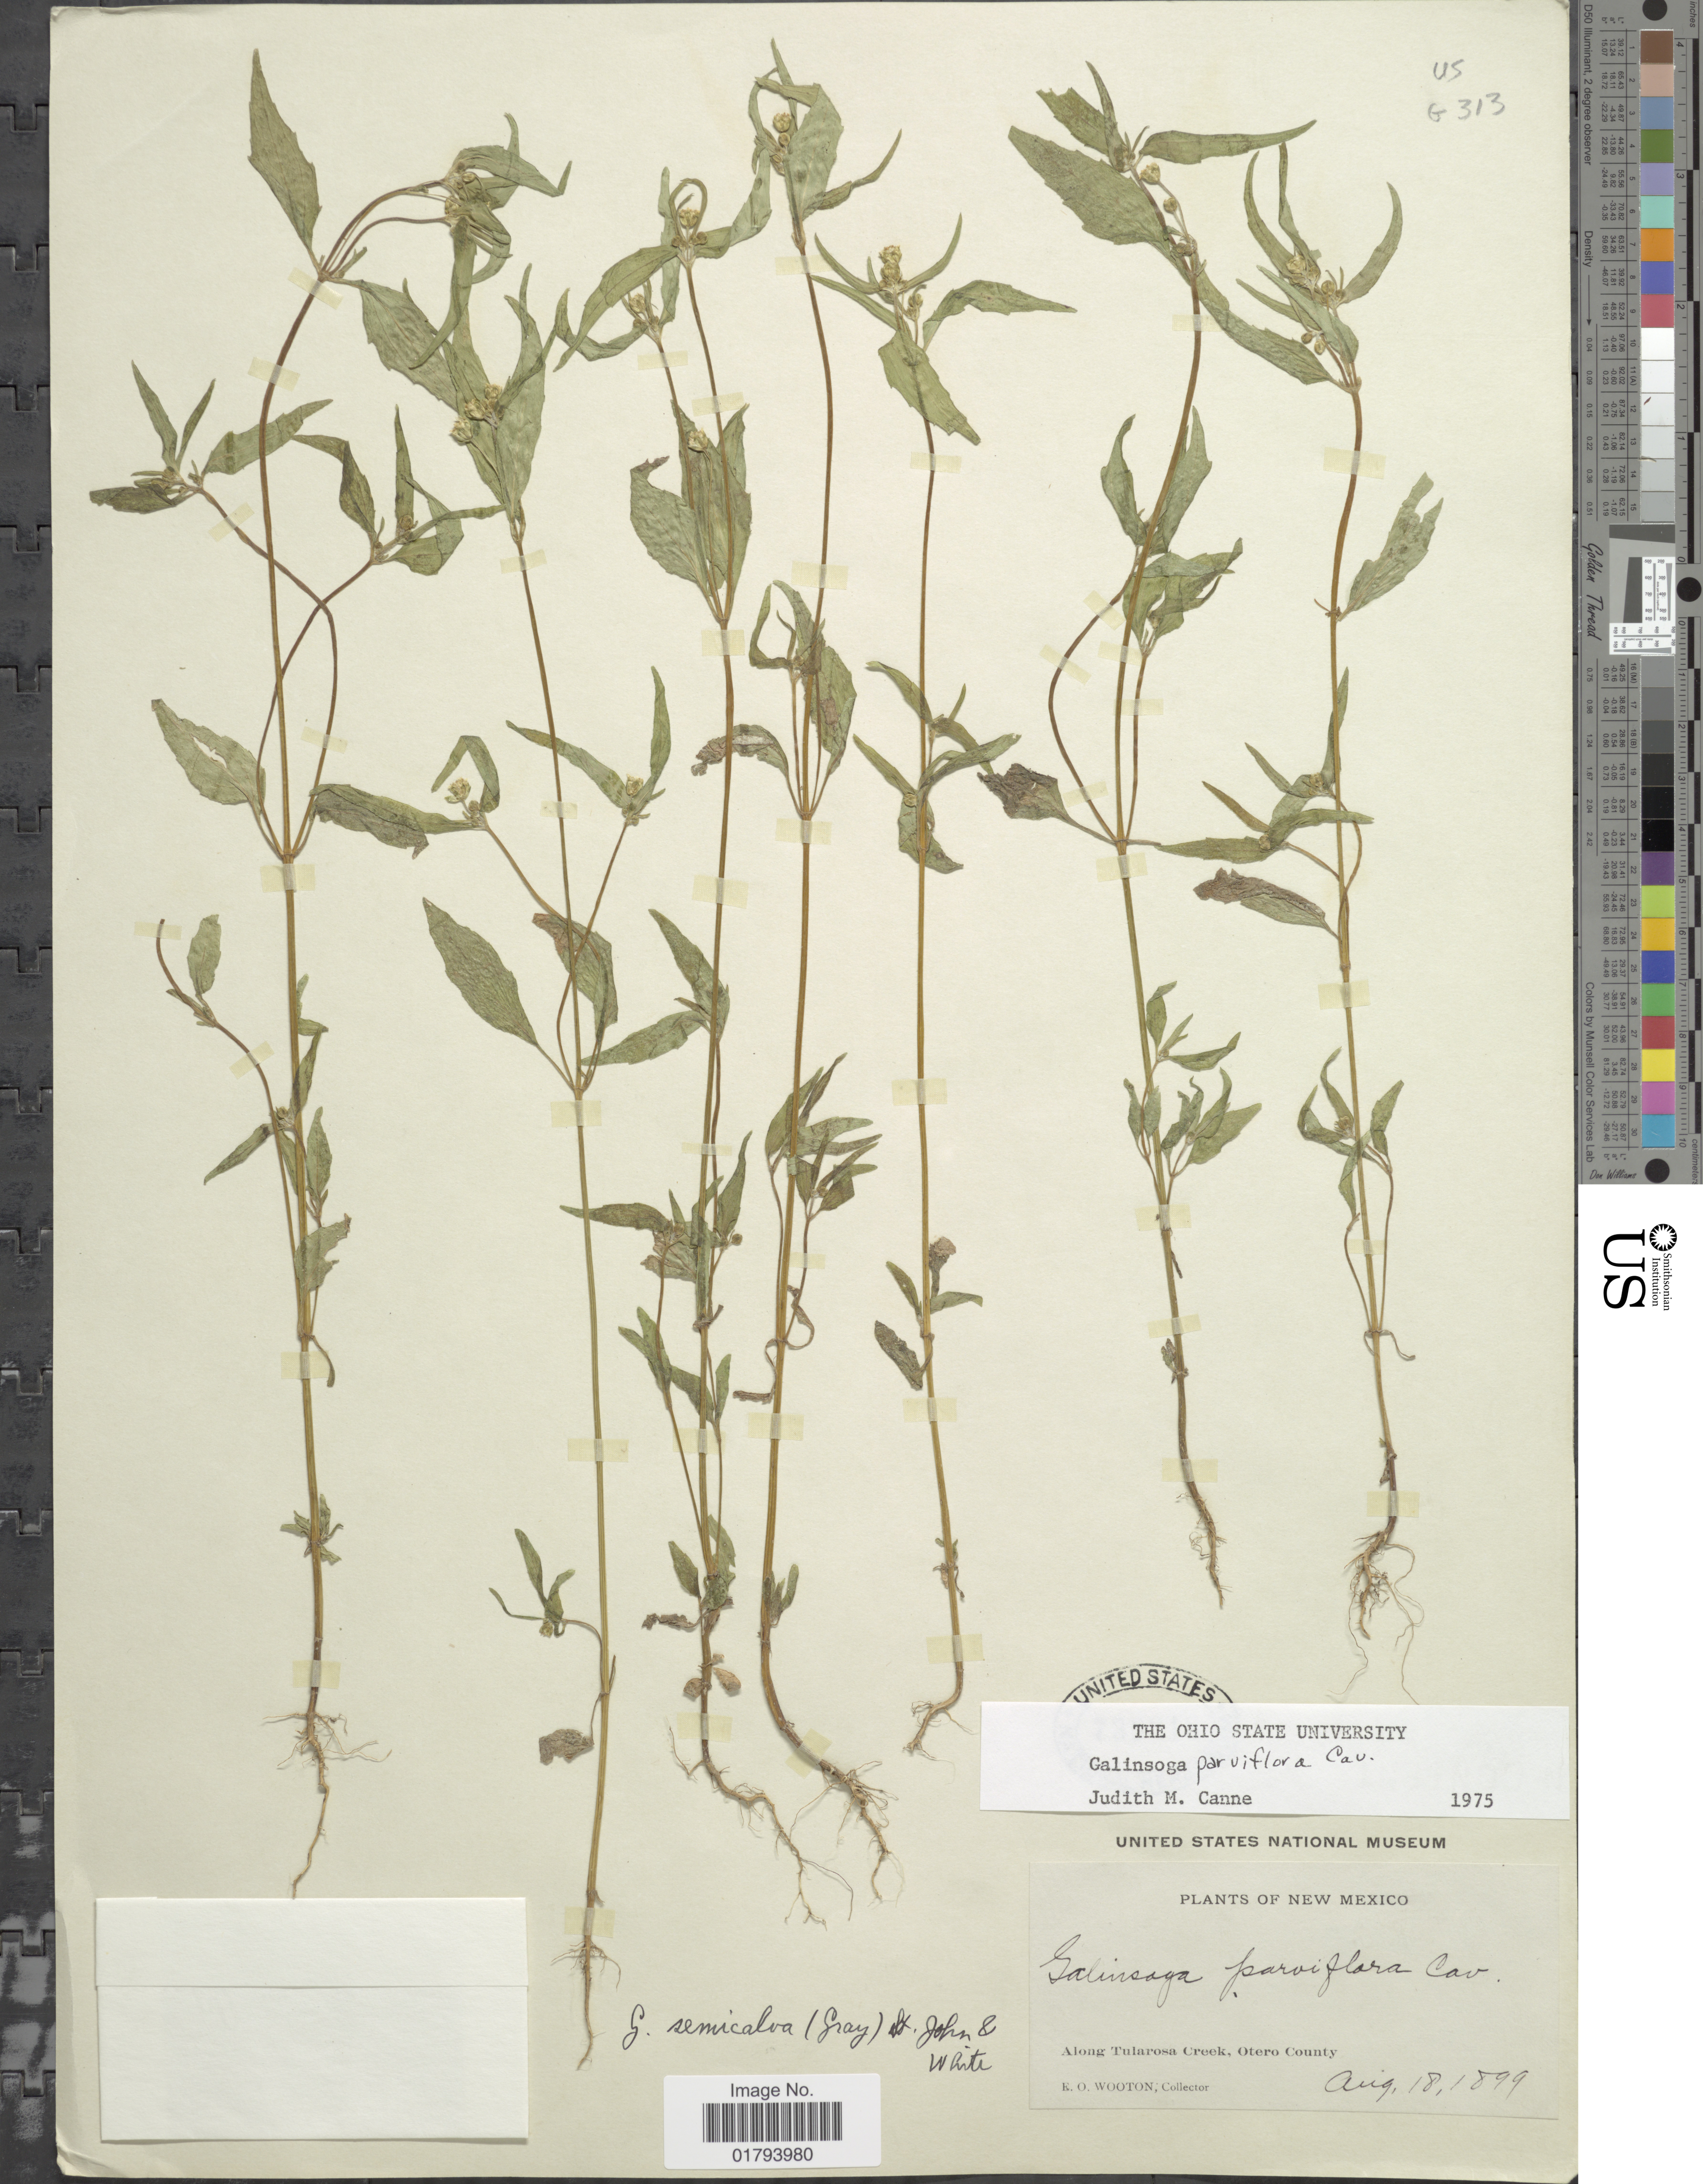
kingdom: Plantae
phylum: Tracheophyta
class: Magnoliopsida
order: Asterales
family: Asteraceae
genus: Galinsoga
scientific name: Galinsoga parviflora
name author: Cav.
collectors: E. O. Wooton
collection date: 1899-08-18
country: United States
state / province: New Mexico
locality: Along Tularosa Creek, Otero County